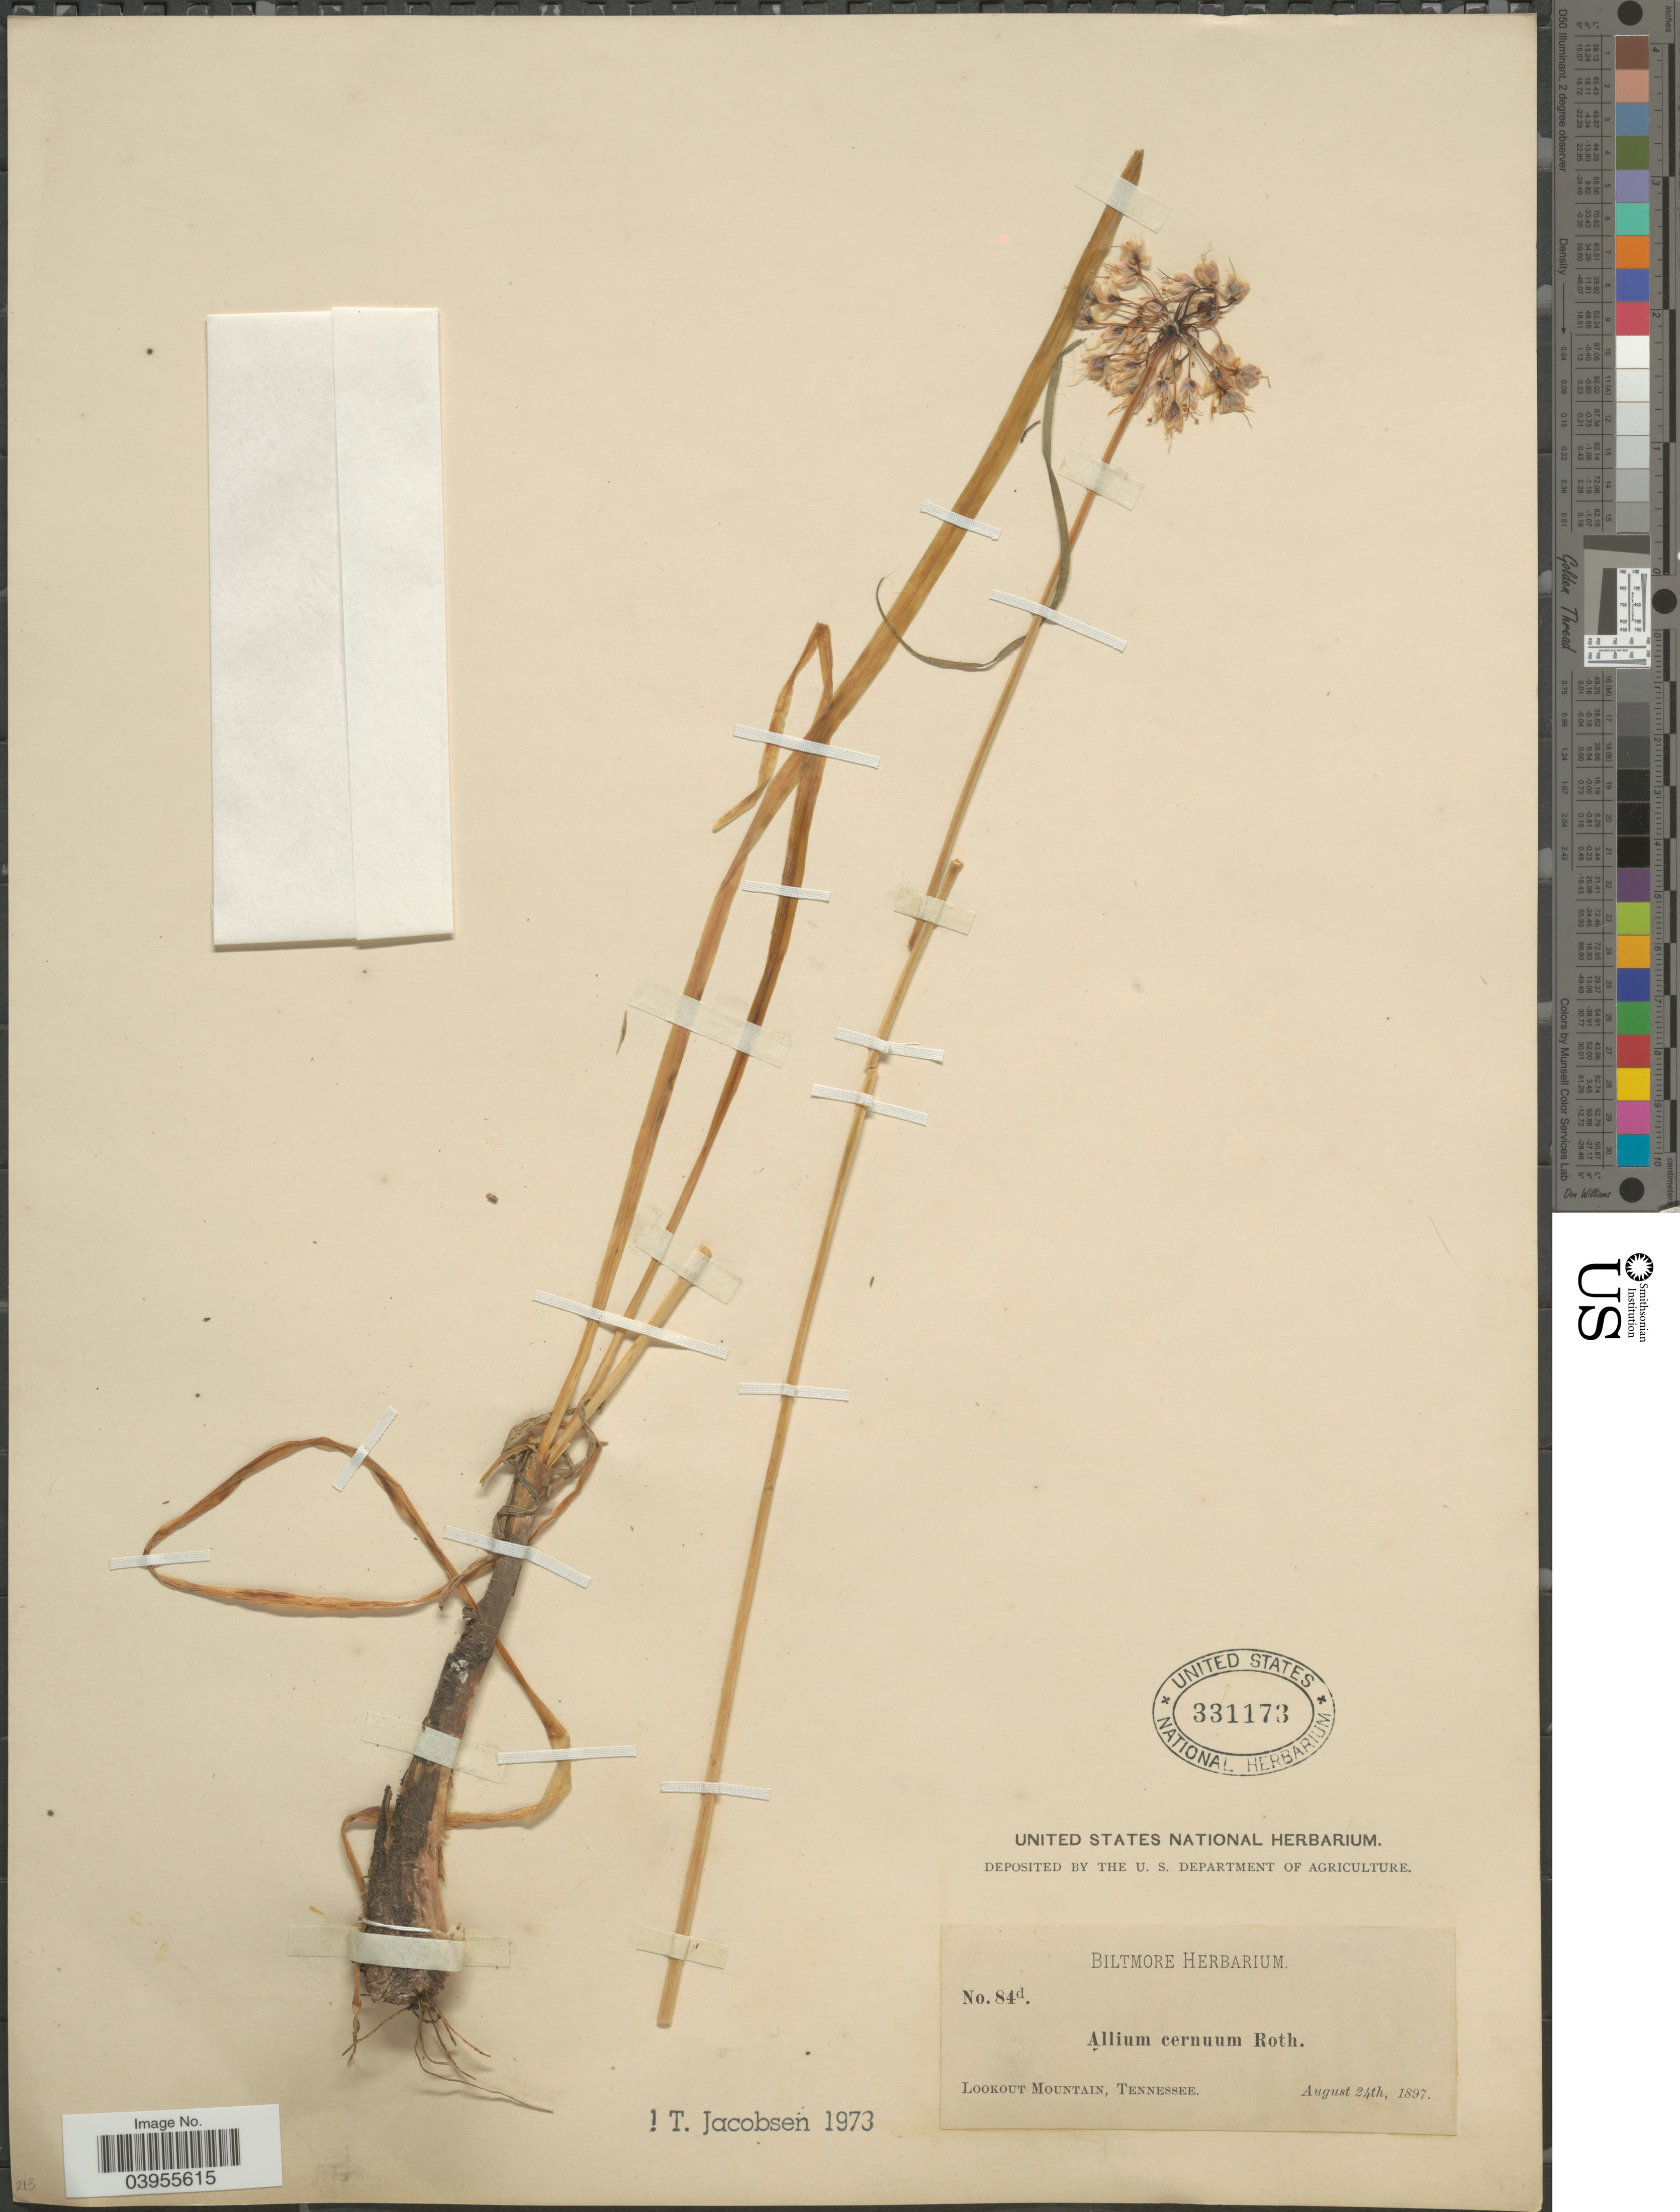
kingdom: Plantae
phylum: Tracheophyta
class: Liliopsida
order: Asparagales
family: Amaryllidaceae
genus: Allium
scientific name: Allium cernuum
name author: Roth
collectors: ex herb. Biltmore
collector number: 84d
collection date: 1897-08-24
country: United States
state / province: Tennessee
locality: Lookout Mountain.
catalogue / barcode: US 331173